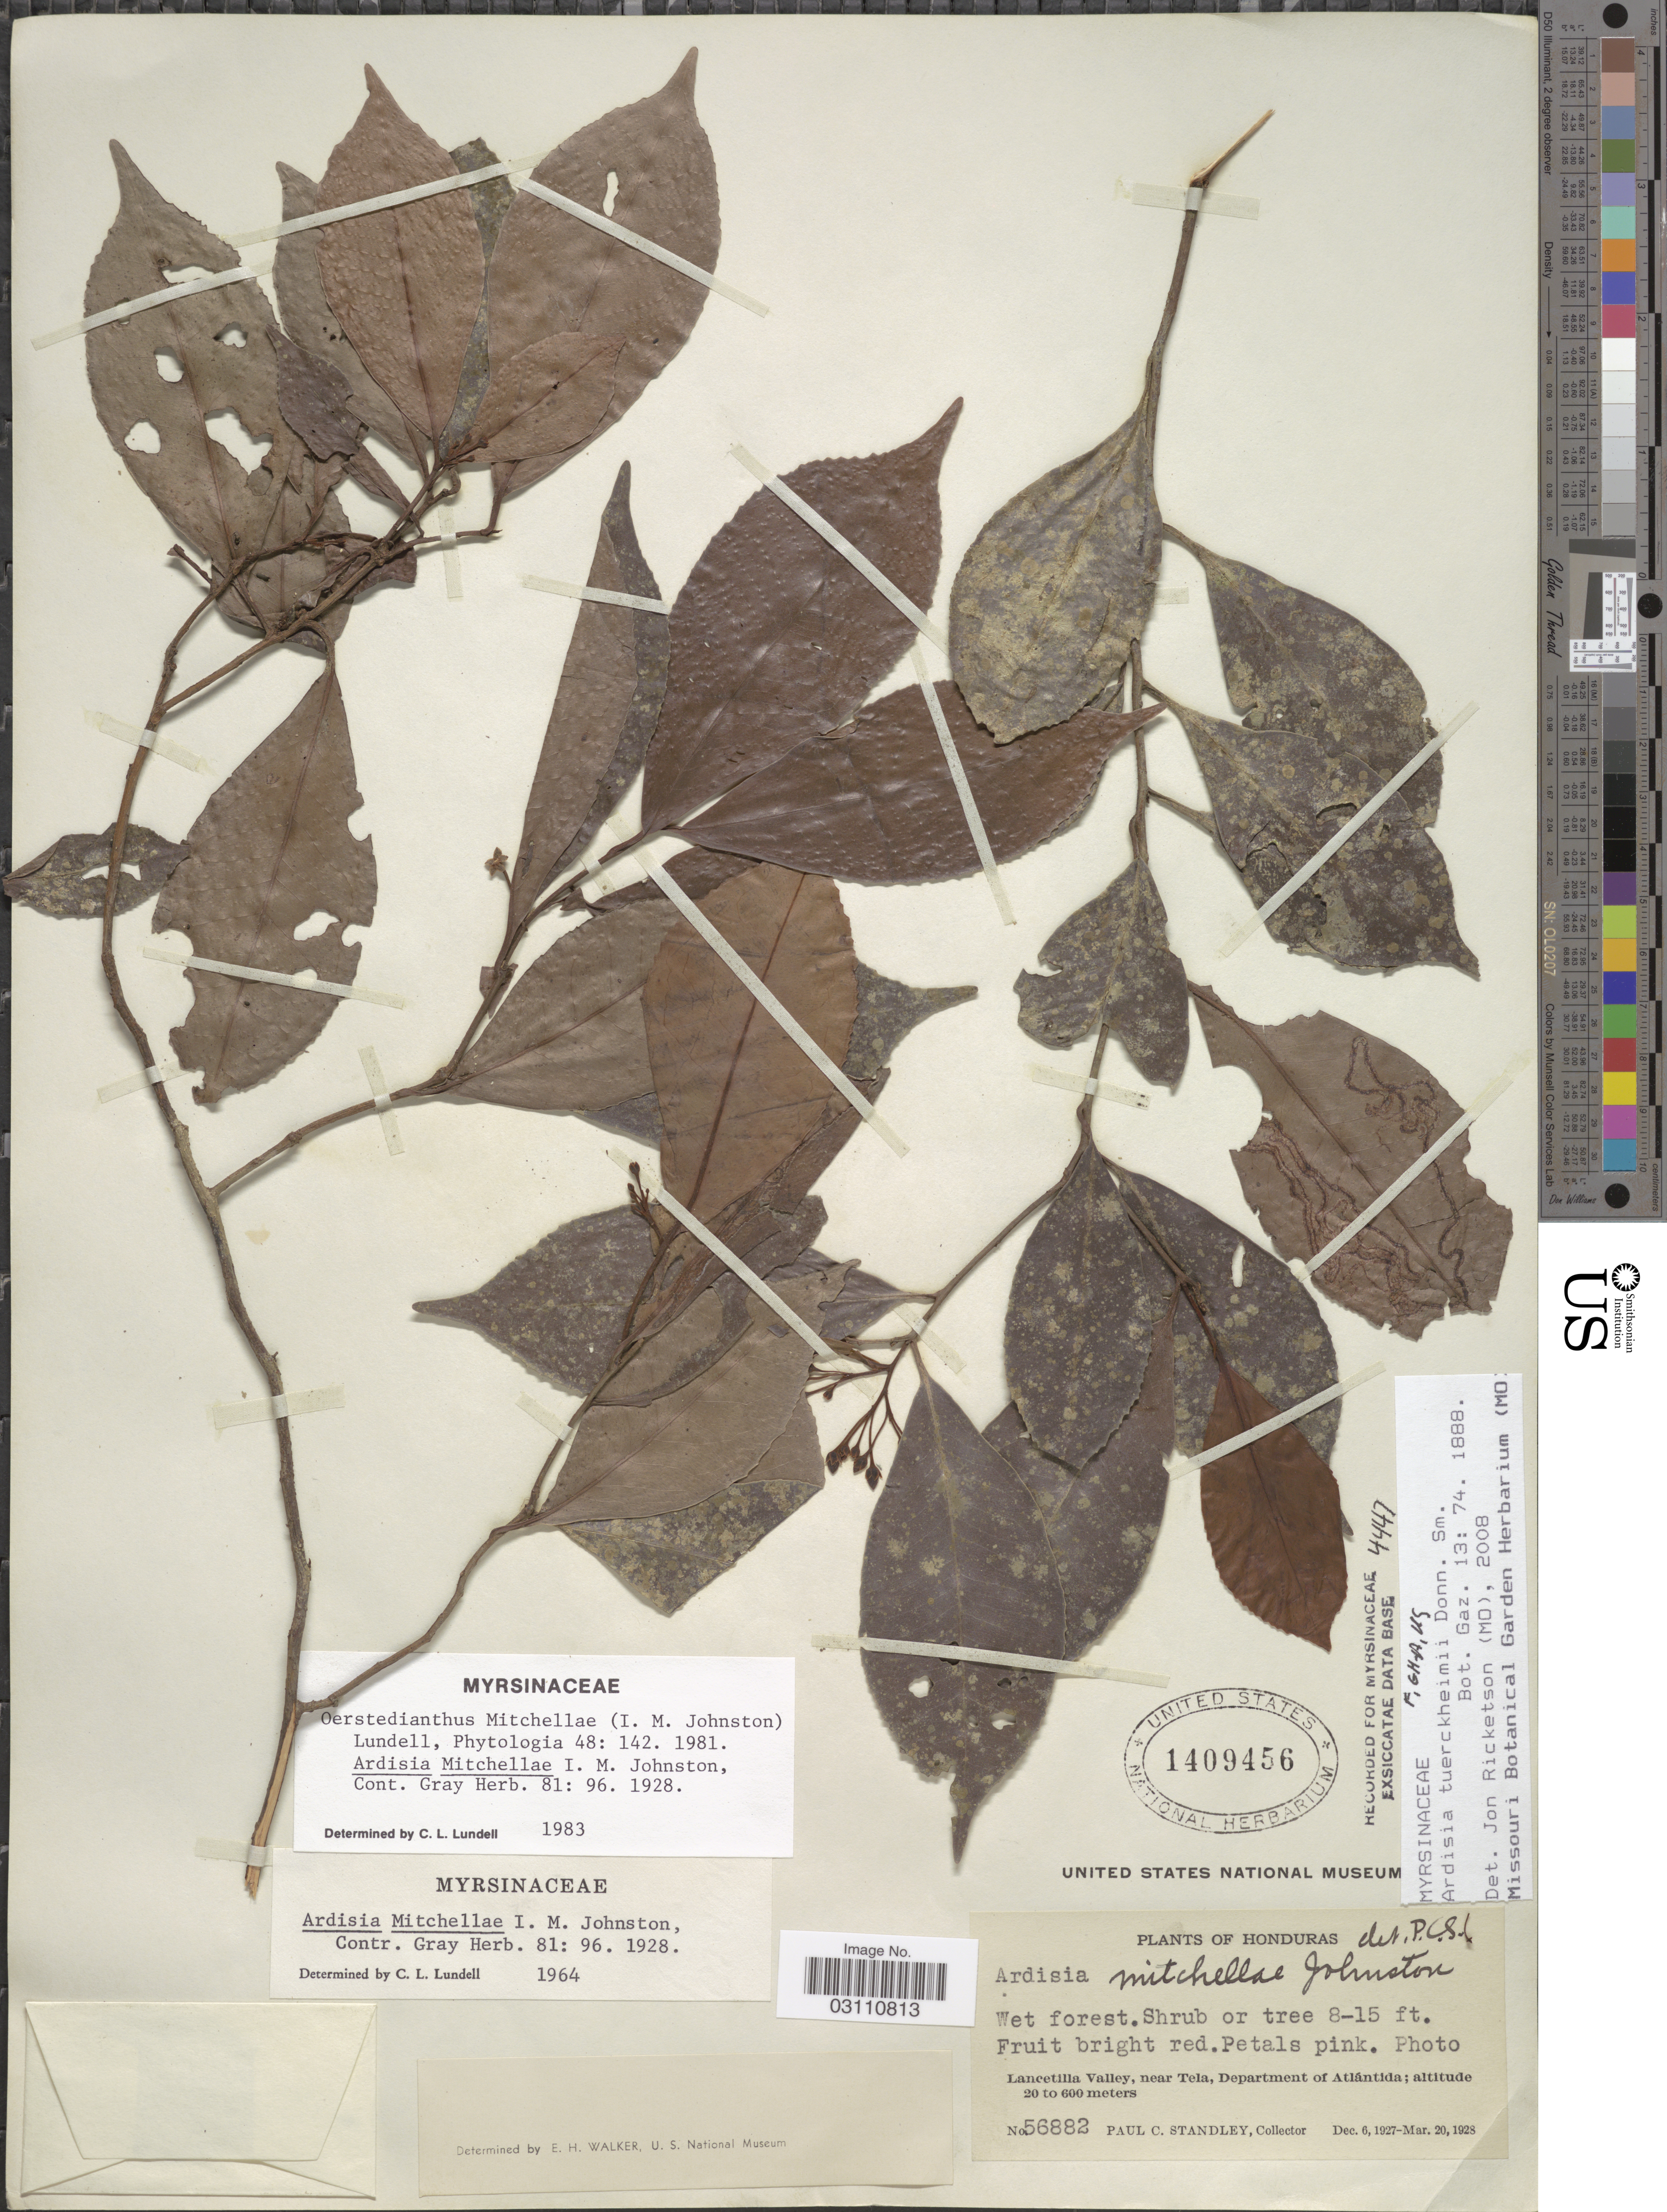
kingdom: Plantae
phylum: Tracheophyta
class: Magnoliopsida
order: Ericales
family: Primulaceae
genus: Ardisia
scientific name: Ardisia tuerckheimii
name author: Donn. Sm.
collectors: P. C. Standley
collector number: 56882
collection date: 1927-12-06/1928-03-20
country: Honduras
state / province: Atlántida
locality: Lancetilla Valley, near Tela, Department of Atlántida.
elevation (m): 20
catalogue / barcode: US 1409456